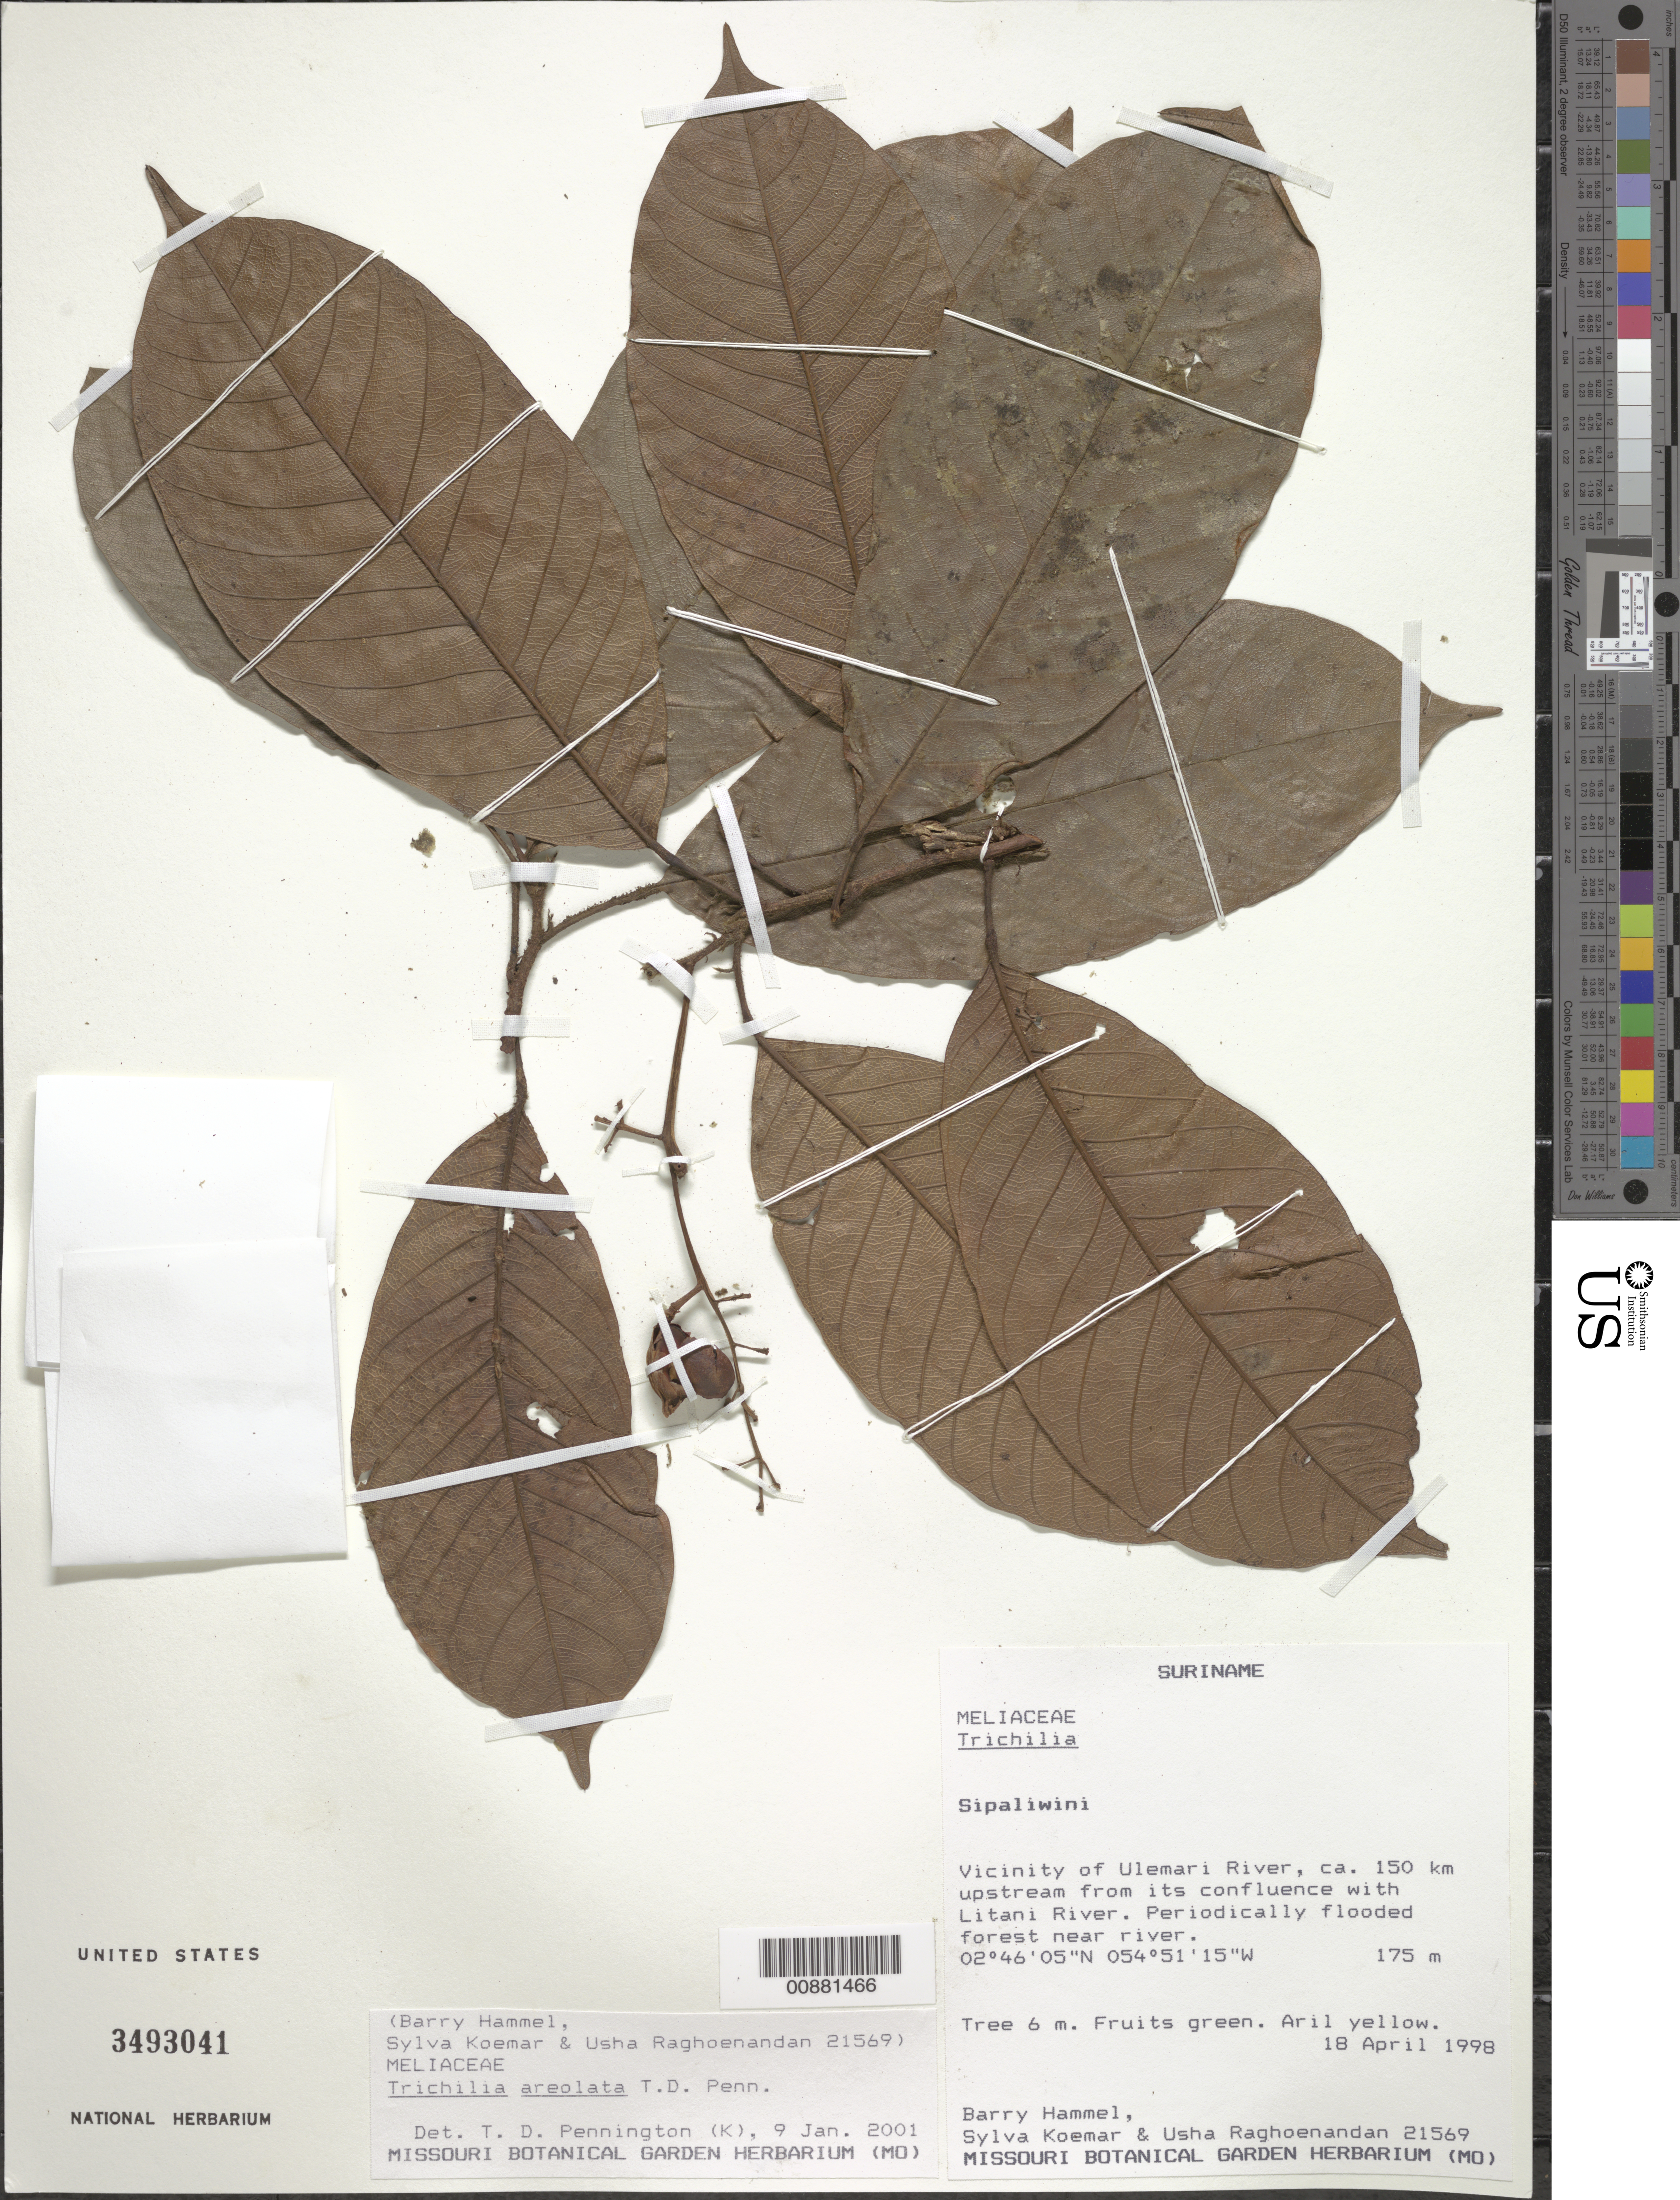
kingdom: Plantae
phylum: Tracheophyta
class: Magnoliopsida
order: Sapindales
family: Meliaceae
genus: Trichilia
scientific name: Trichilia areolata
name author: T.D. Penn.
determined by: Pennington, T. D., (K)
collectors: B. Hammel, S. Koemar & U. Raghoenandan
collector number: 21569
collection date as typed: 18-Apr-98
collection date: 1998-04-18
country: Suriname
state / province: Sipaliwini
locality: Ulemari R., ca. 150 km upstream from confl. with Litani R.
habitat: Periodically flooded forest near river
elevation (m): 175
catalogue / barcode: US 3493041